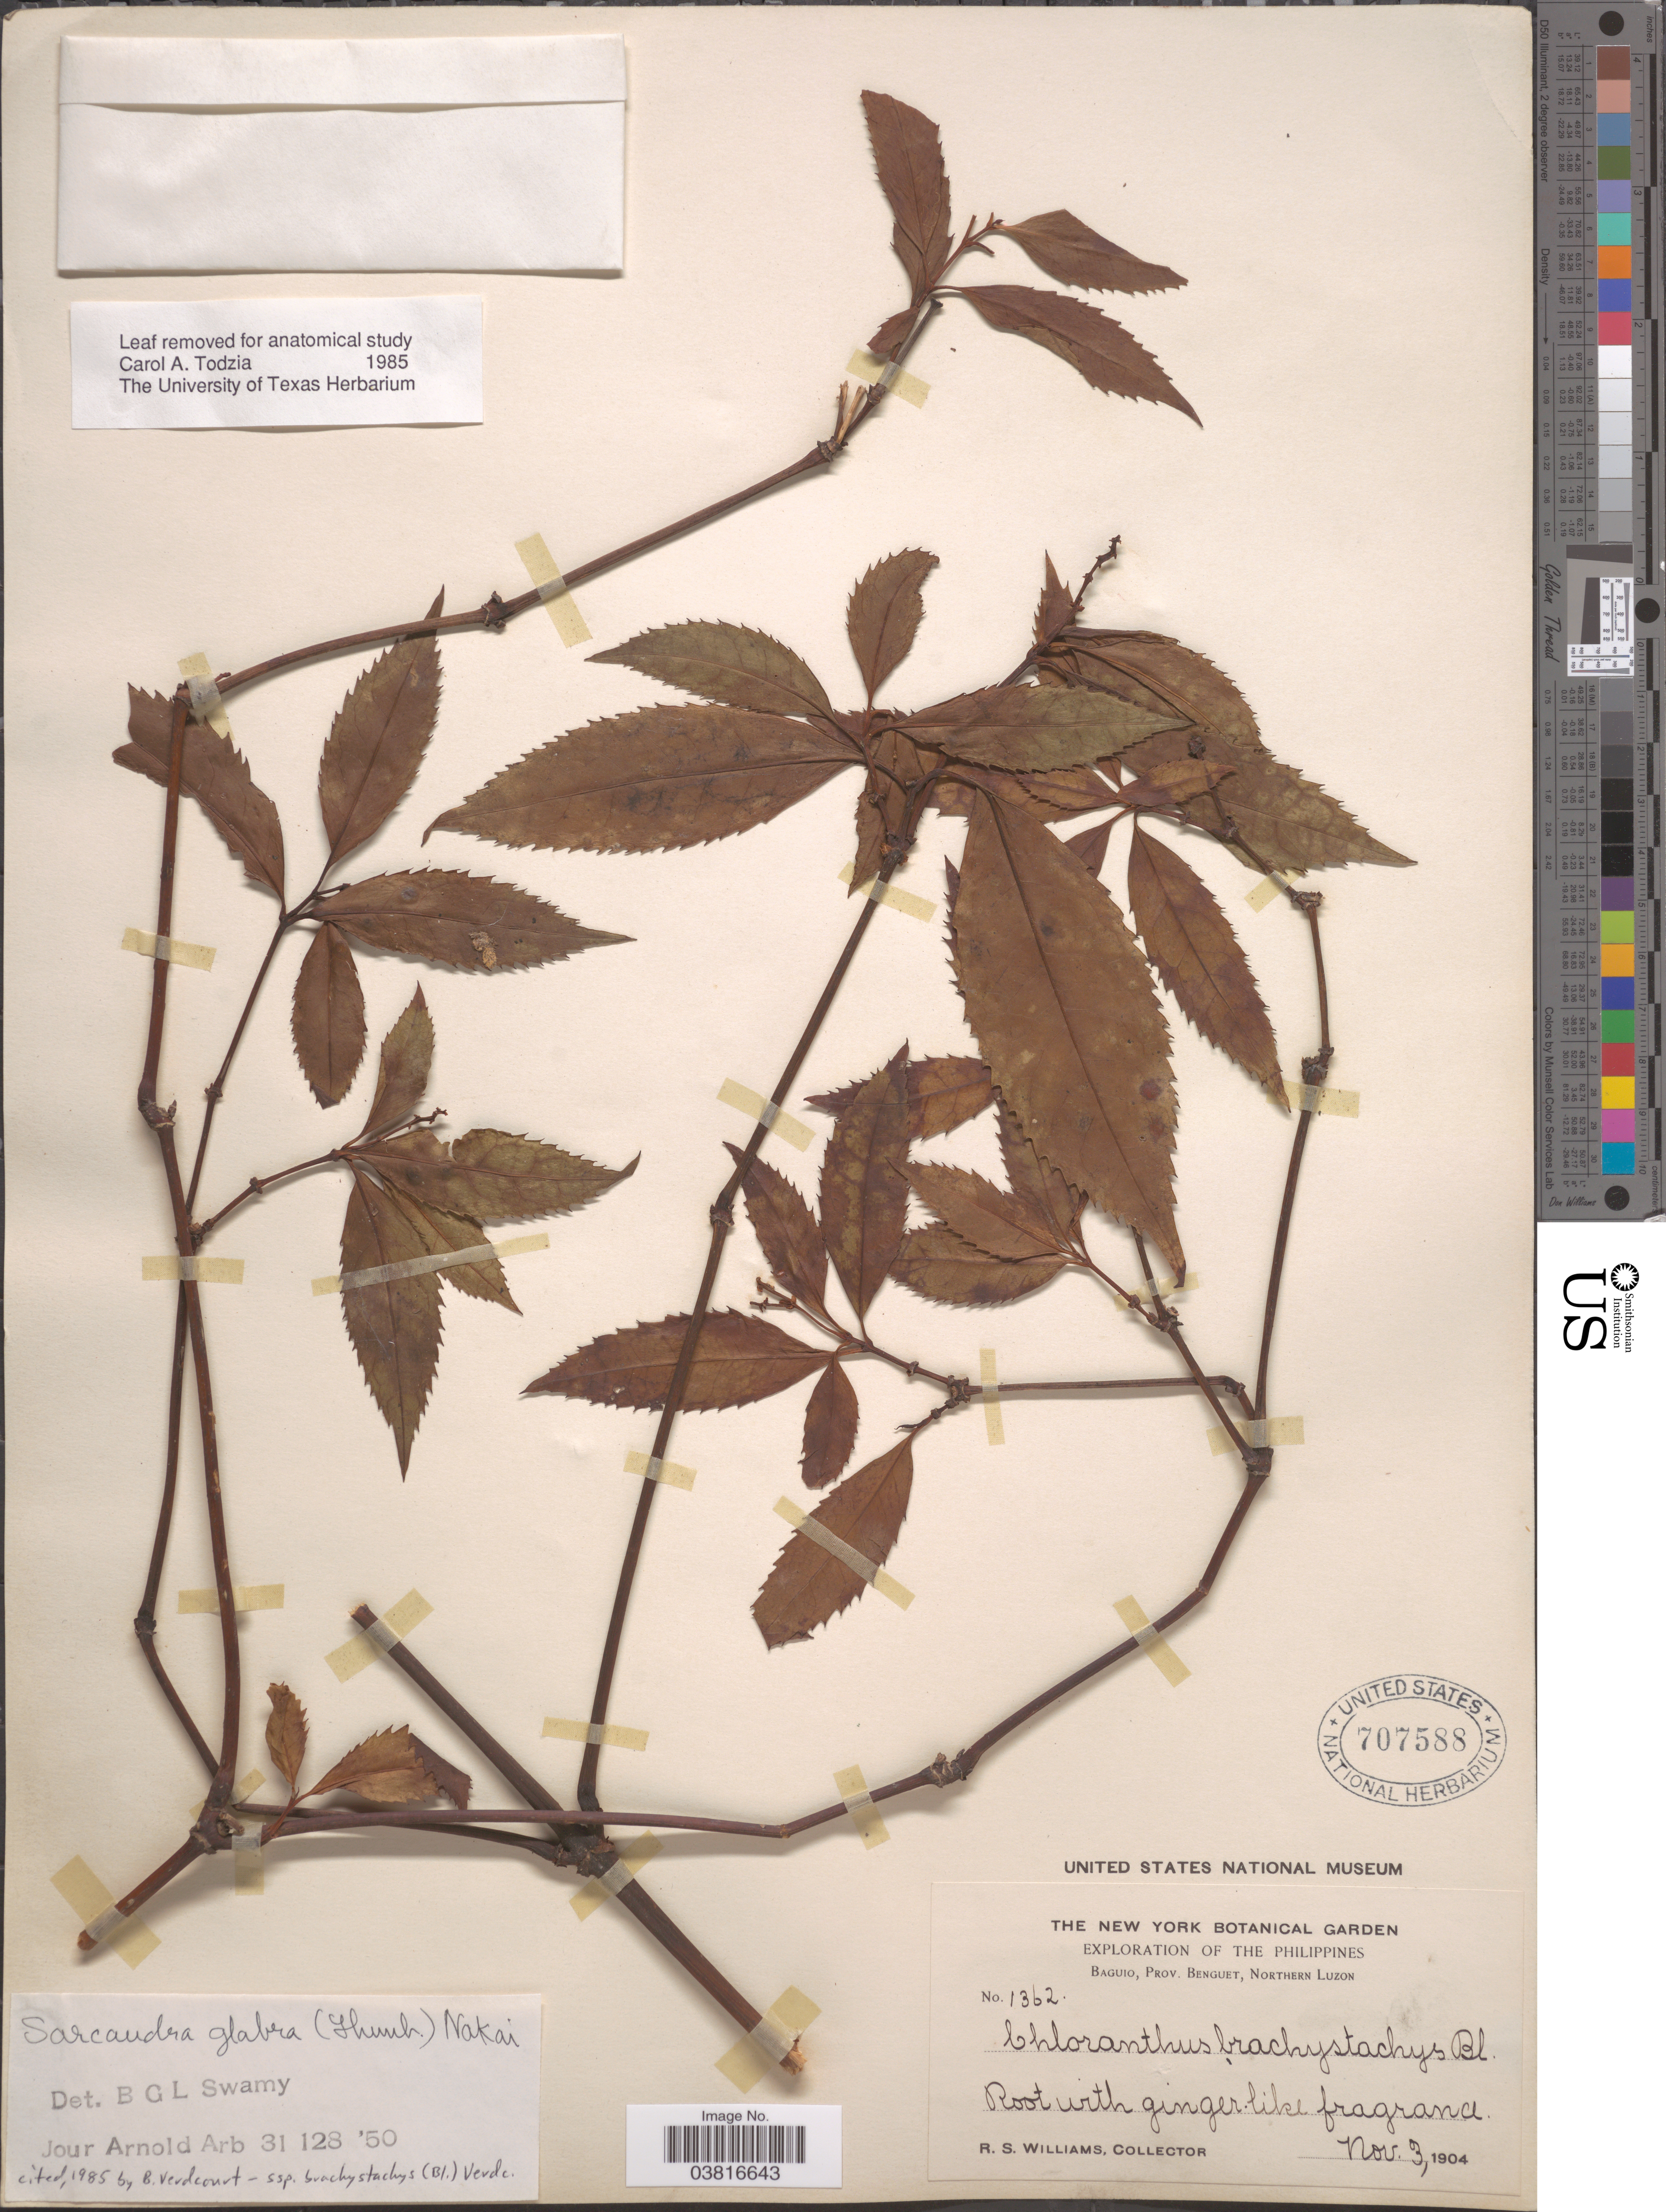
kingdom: Plantae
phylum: Tracheophyta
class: Magnoliopsida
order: Chloranthales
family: Chloranthaceae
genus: Sarcandra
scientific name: Sarcandra glabra subsp. brachystachys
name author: (Blume) Verdc.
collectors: R. S. Williams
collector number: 1362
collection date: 1904-11-03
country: Philippines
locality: Baguio, Prov. Benguet, Northern Luzon.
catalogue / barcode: US 707588